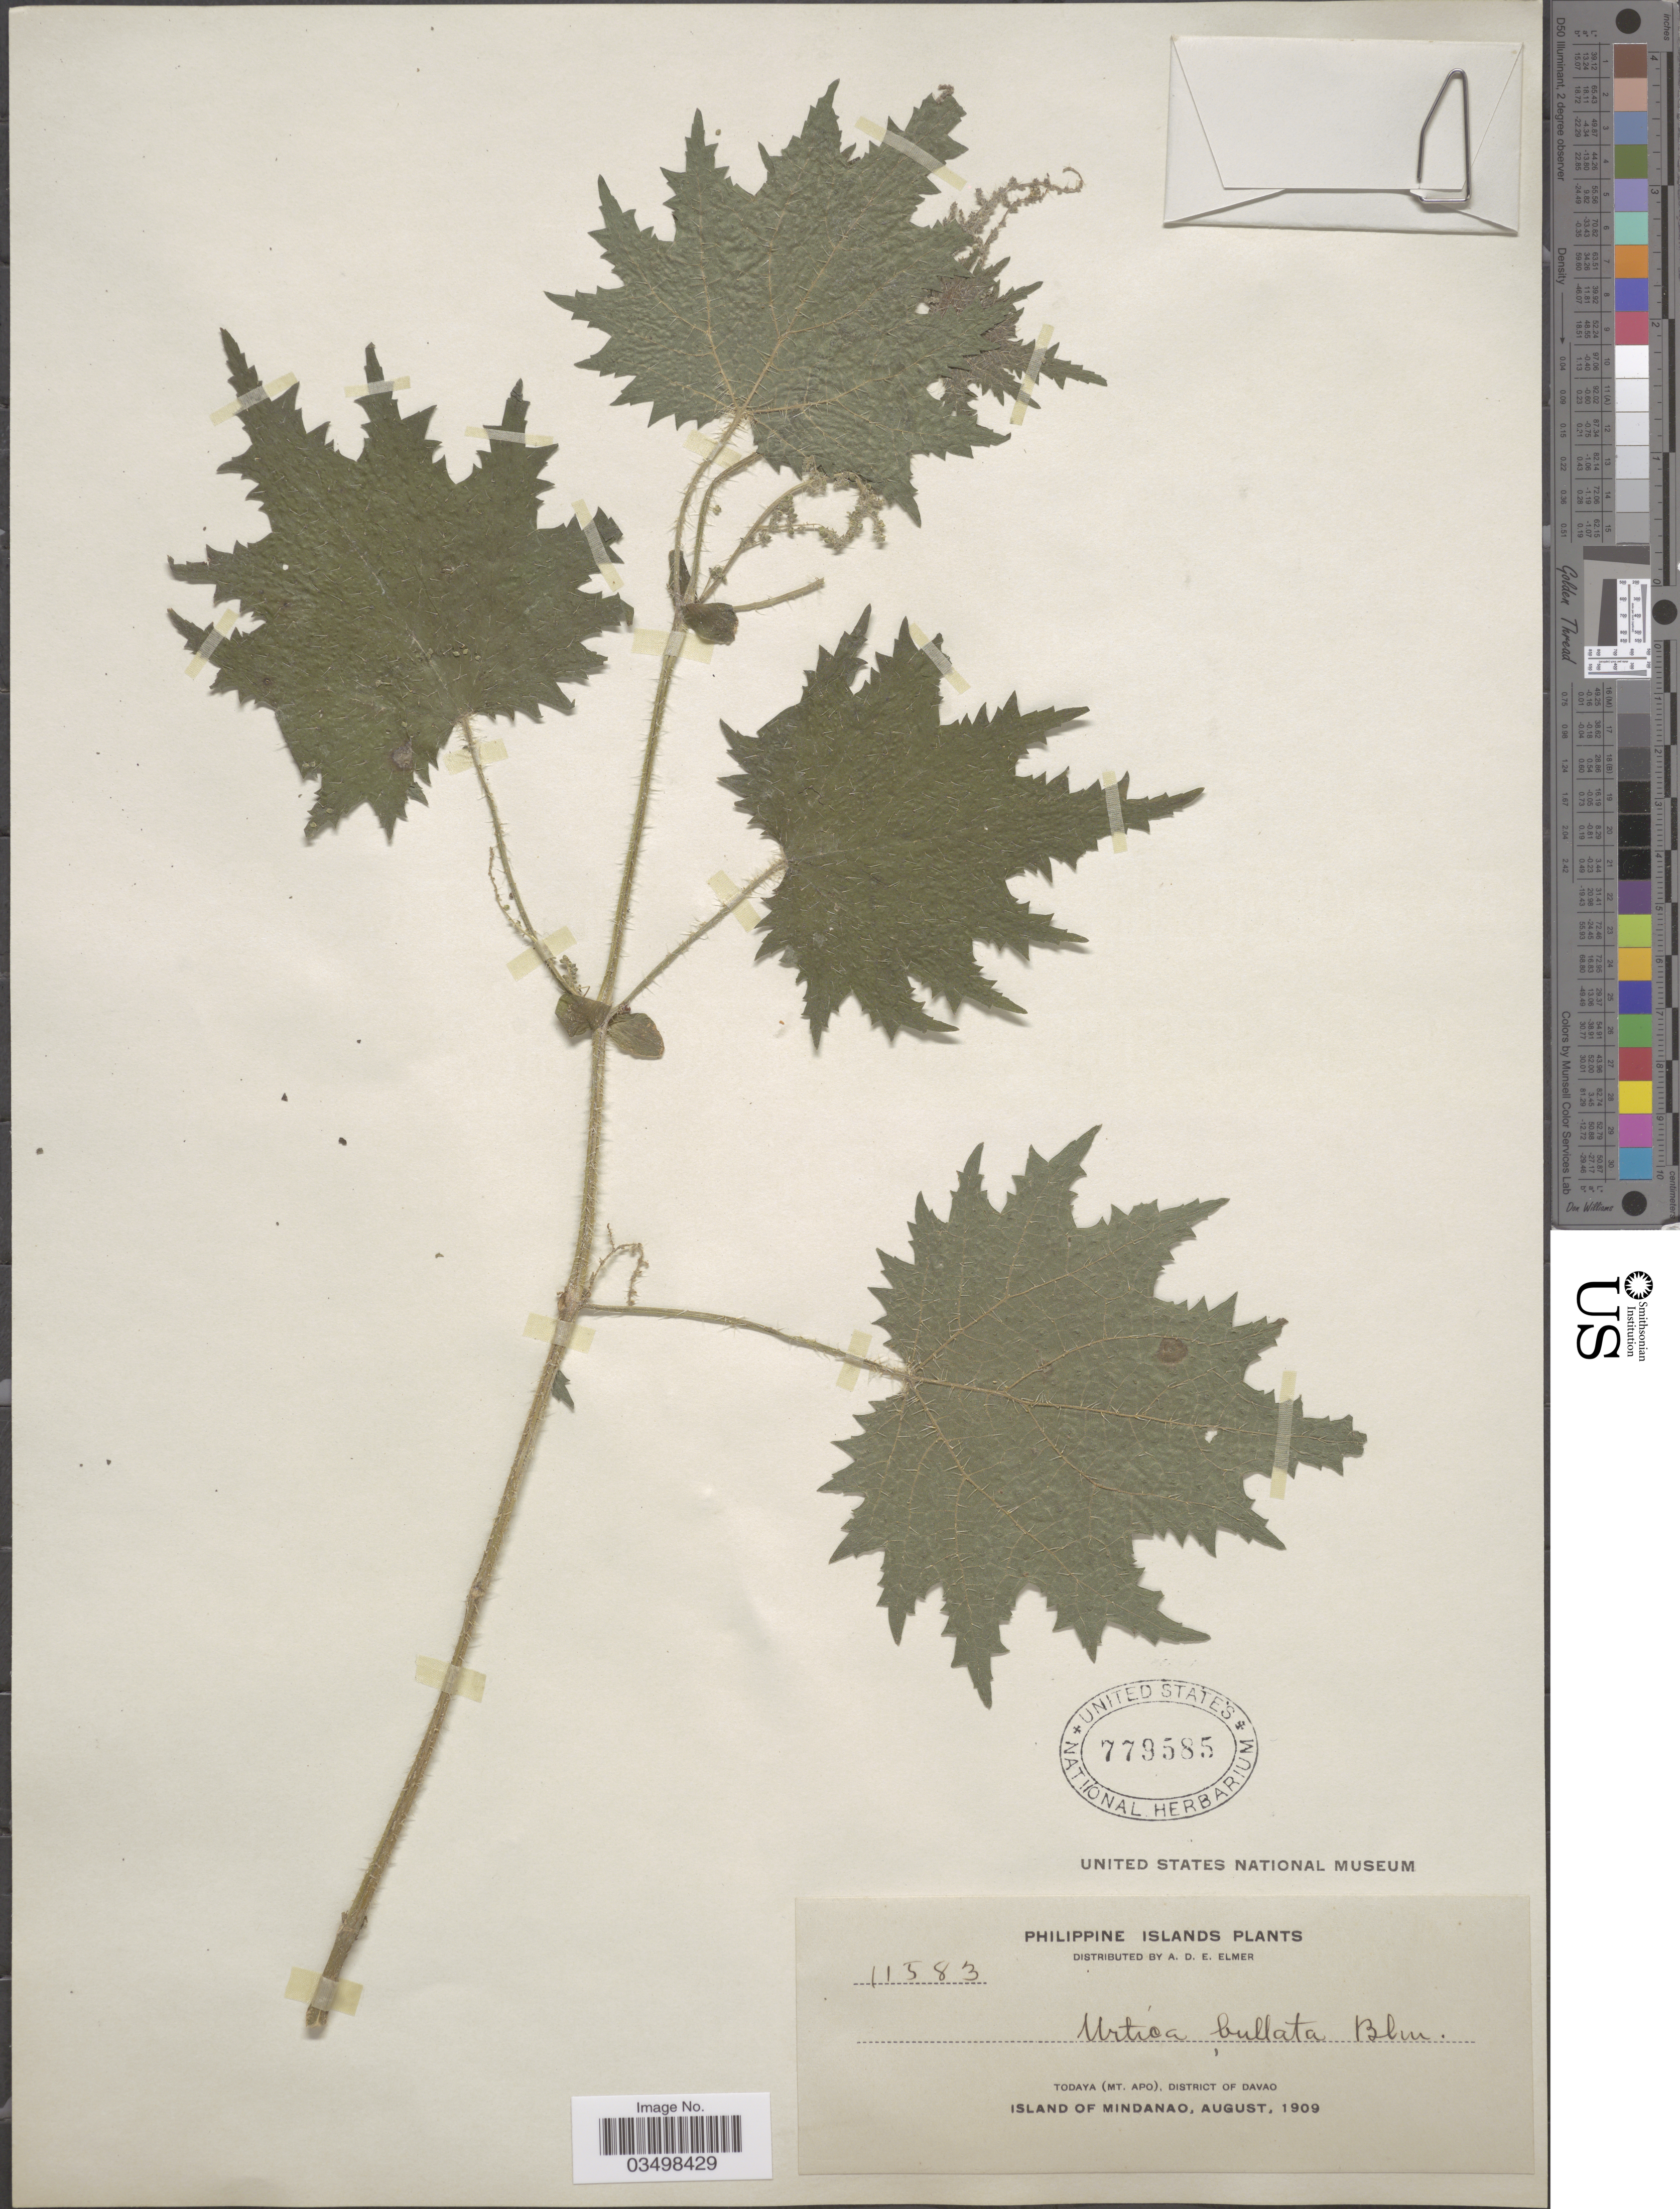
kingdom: Plantae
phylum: Tracheophyta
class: Magnoliopsida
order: Rosales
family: Urticaceae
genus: Urtica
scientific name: Urtica bullata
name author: Blume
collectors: A. D. E. Elmer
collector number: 11583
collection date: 1909-08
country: Philippines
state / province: Davao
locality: Todaya (Mt. Apo), District of Davao. Island of Mindanao.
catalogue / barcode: US 779585